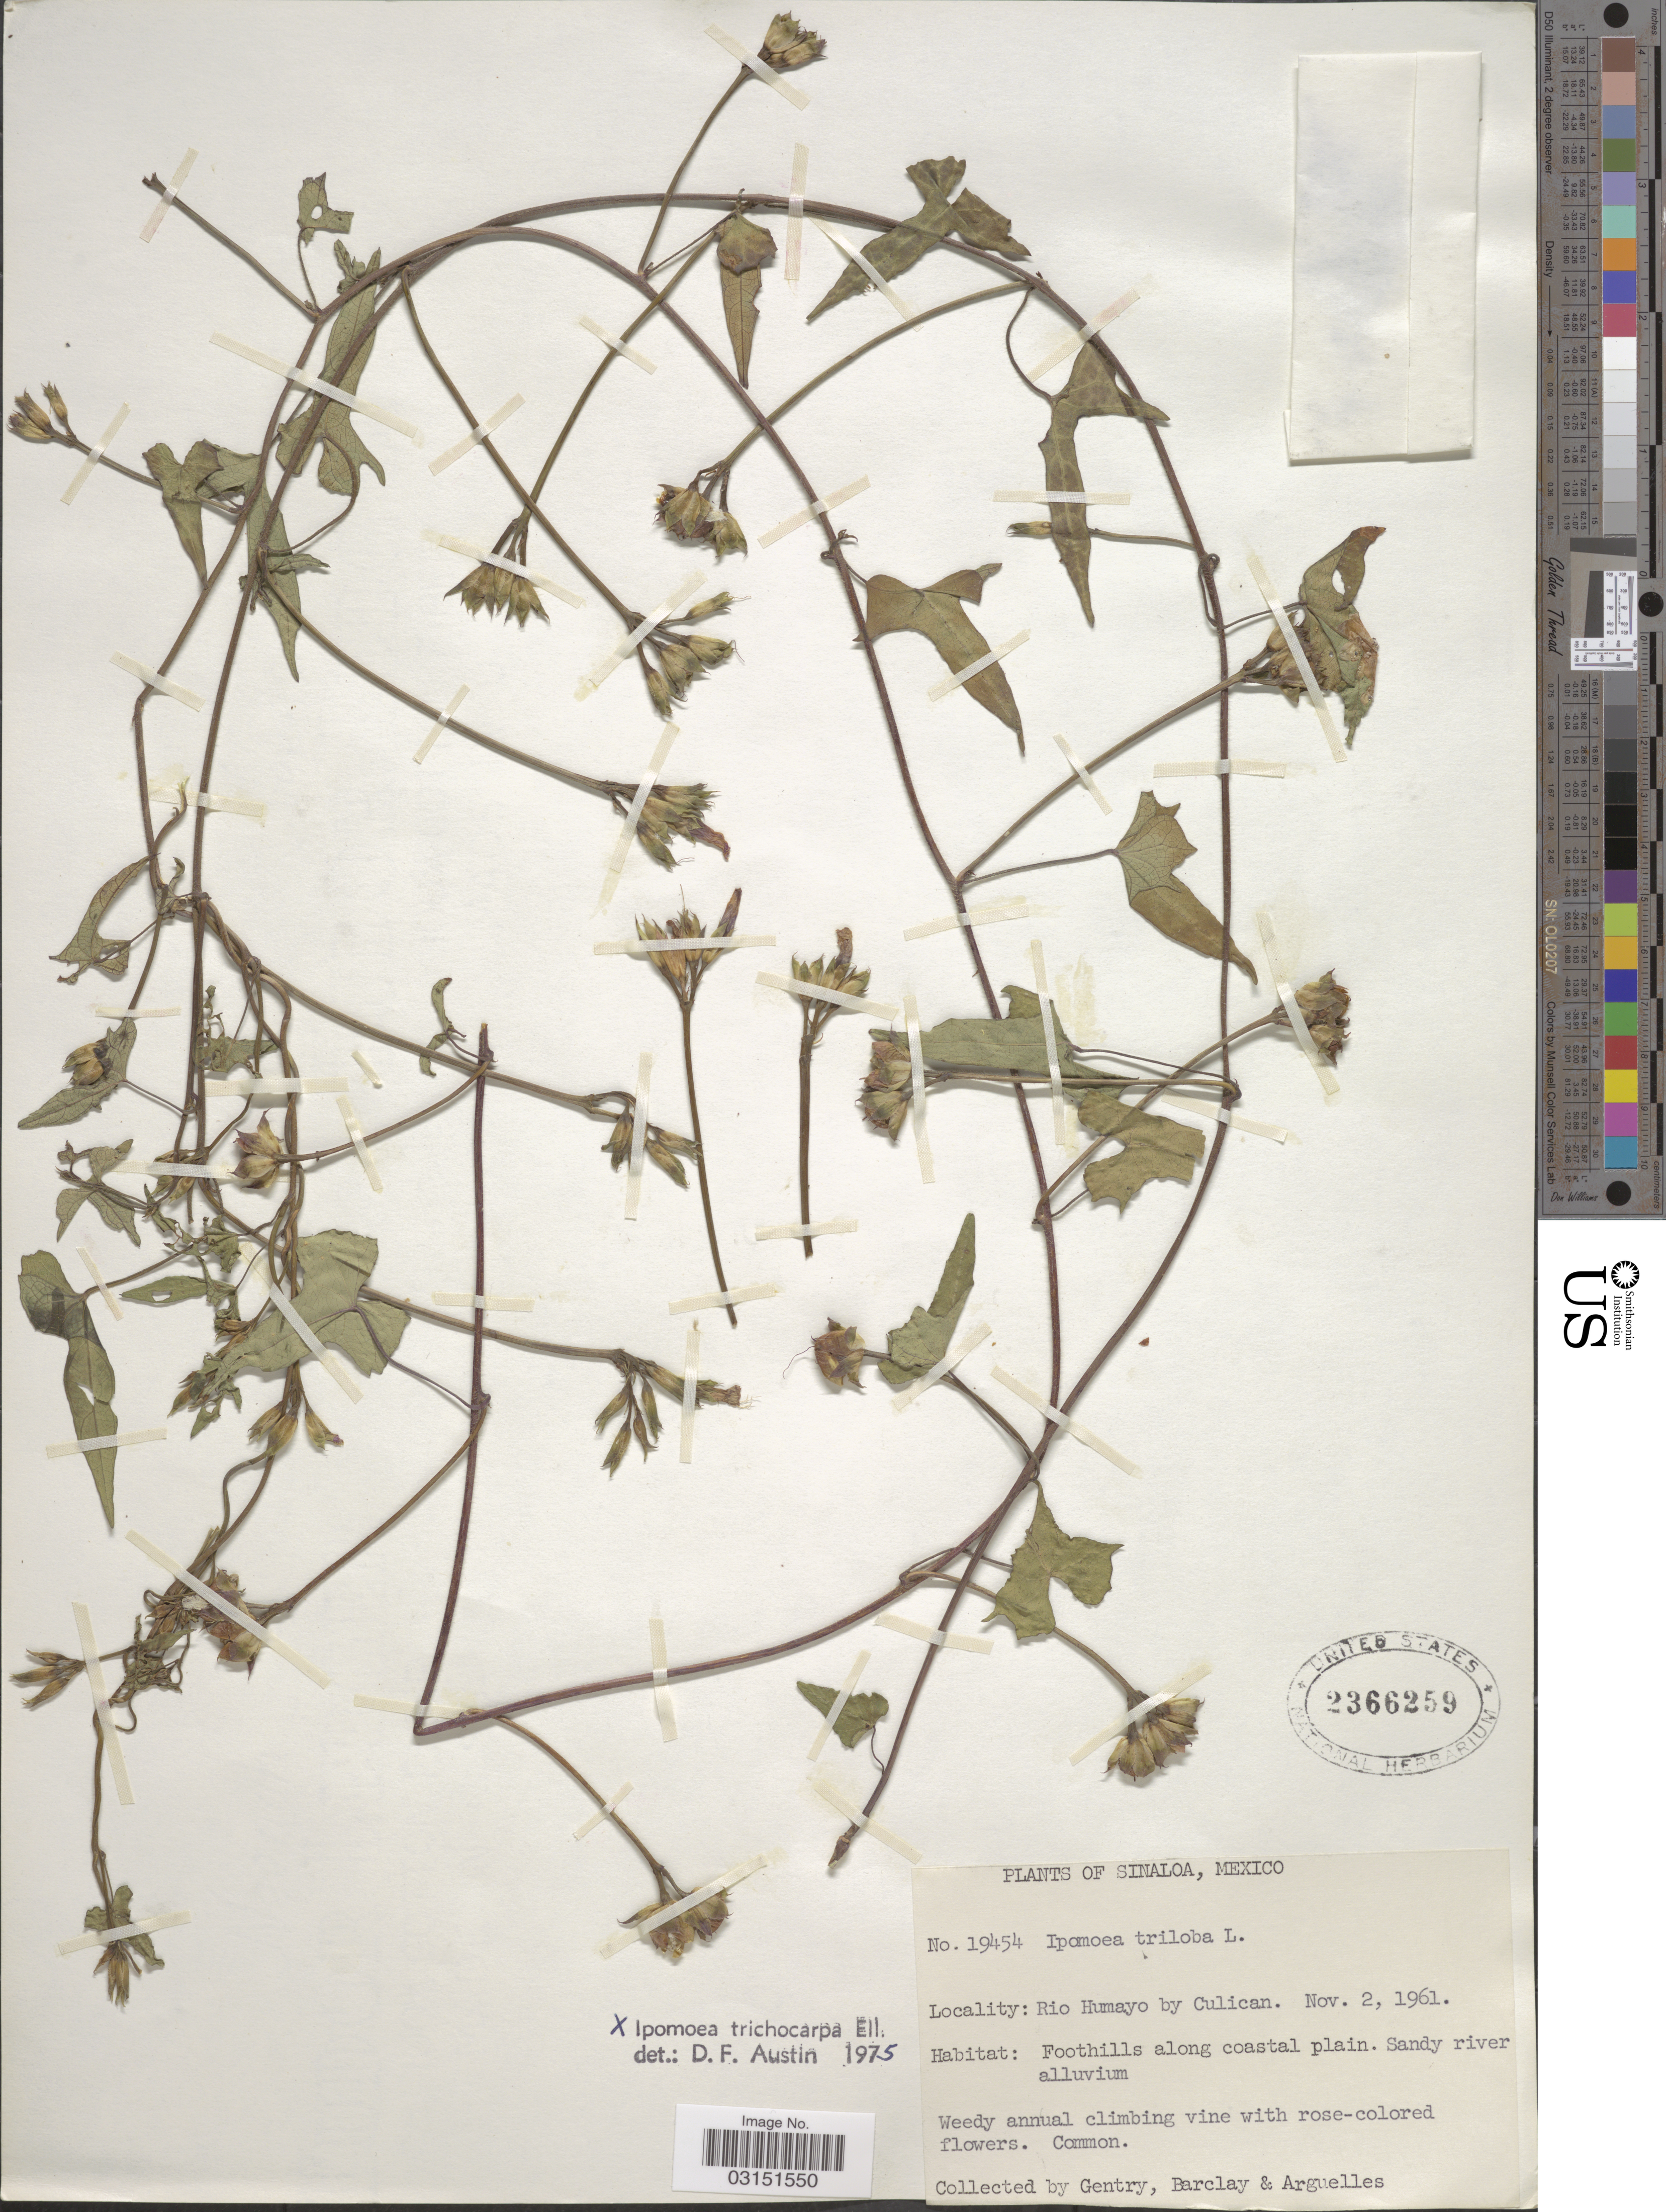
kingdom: Plantae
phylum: Tracheophyta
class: Magnoliopsida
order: Solanales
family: Convolvulaceae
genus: Ipomoea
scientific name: Ipomoea trichocarpa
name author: Elliott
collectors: Gentry, --, -- Barclay & Arguelles, --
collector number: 19454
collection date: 1961-11-02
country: Mexico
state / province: Sinaloa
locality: Rio Humayo by Culican.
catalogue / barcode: US 2366259